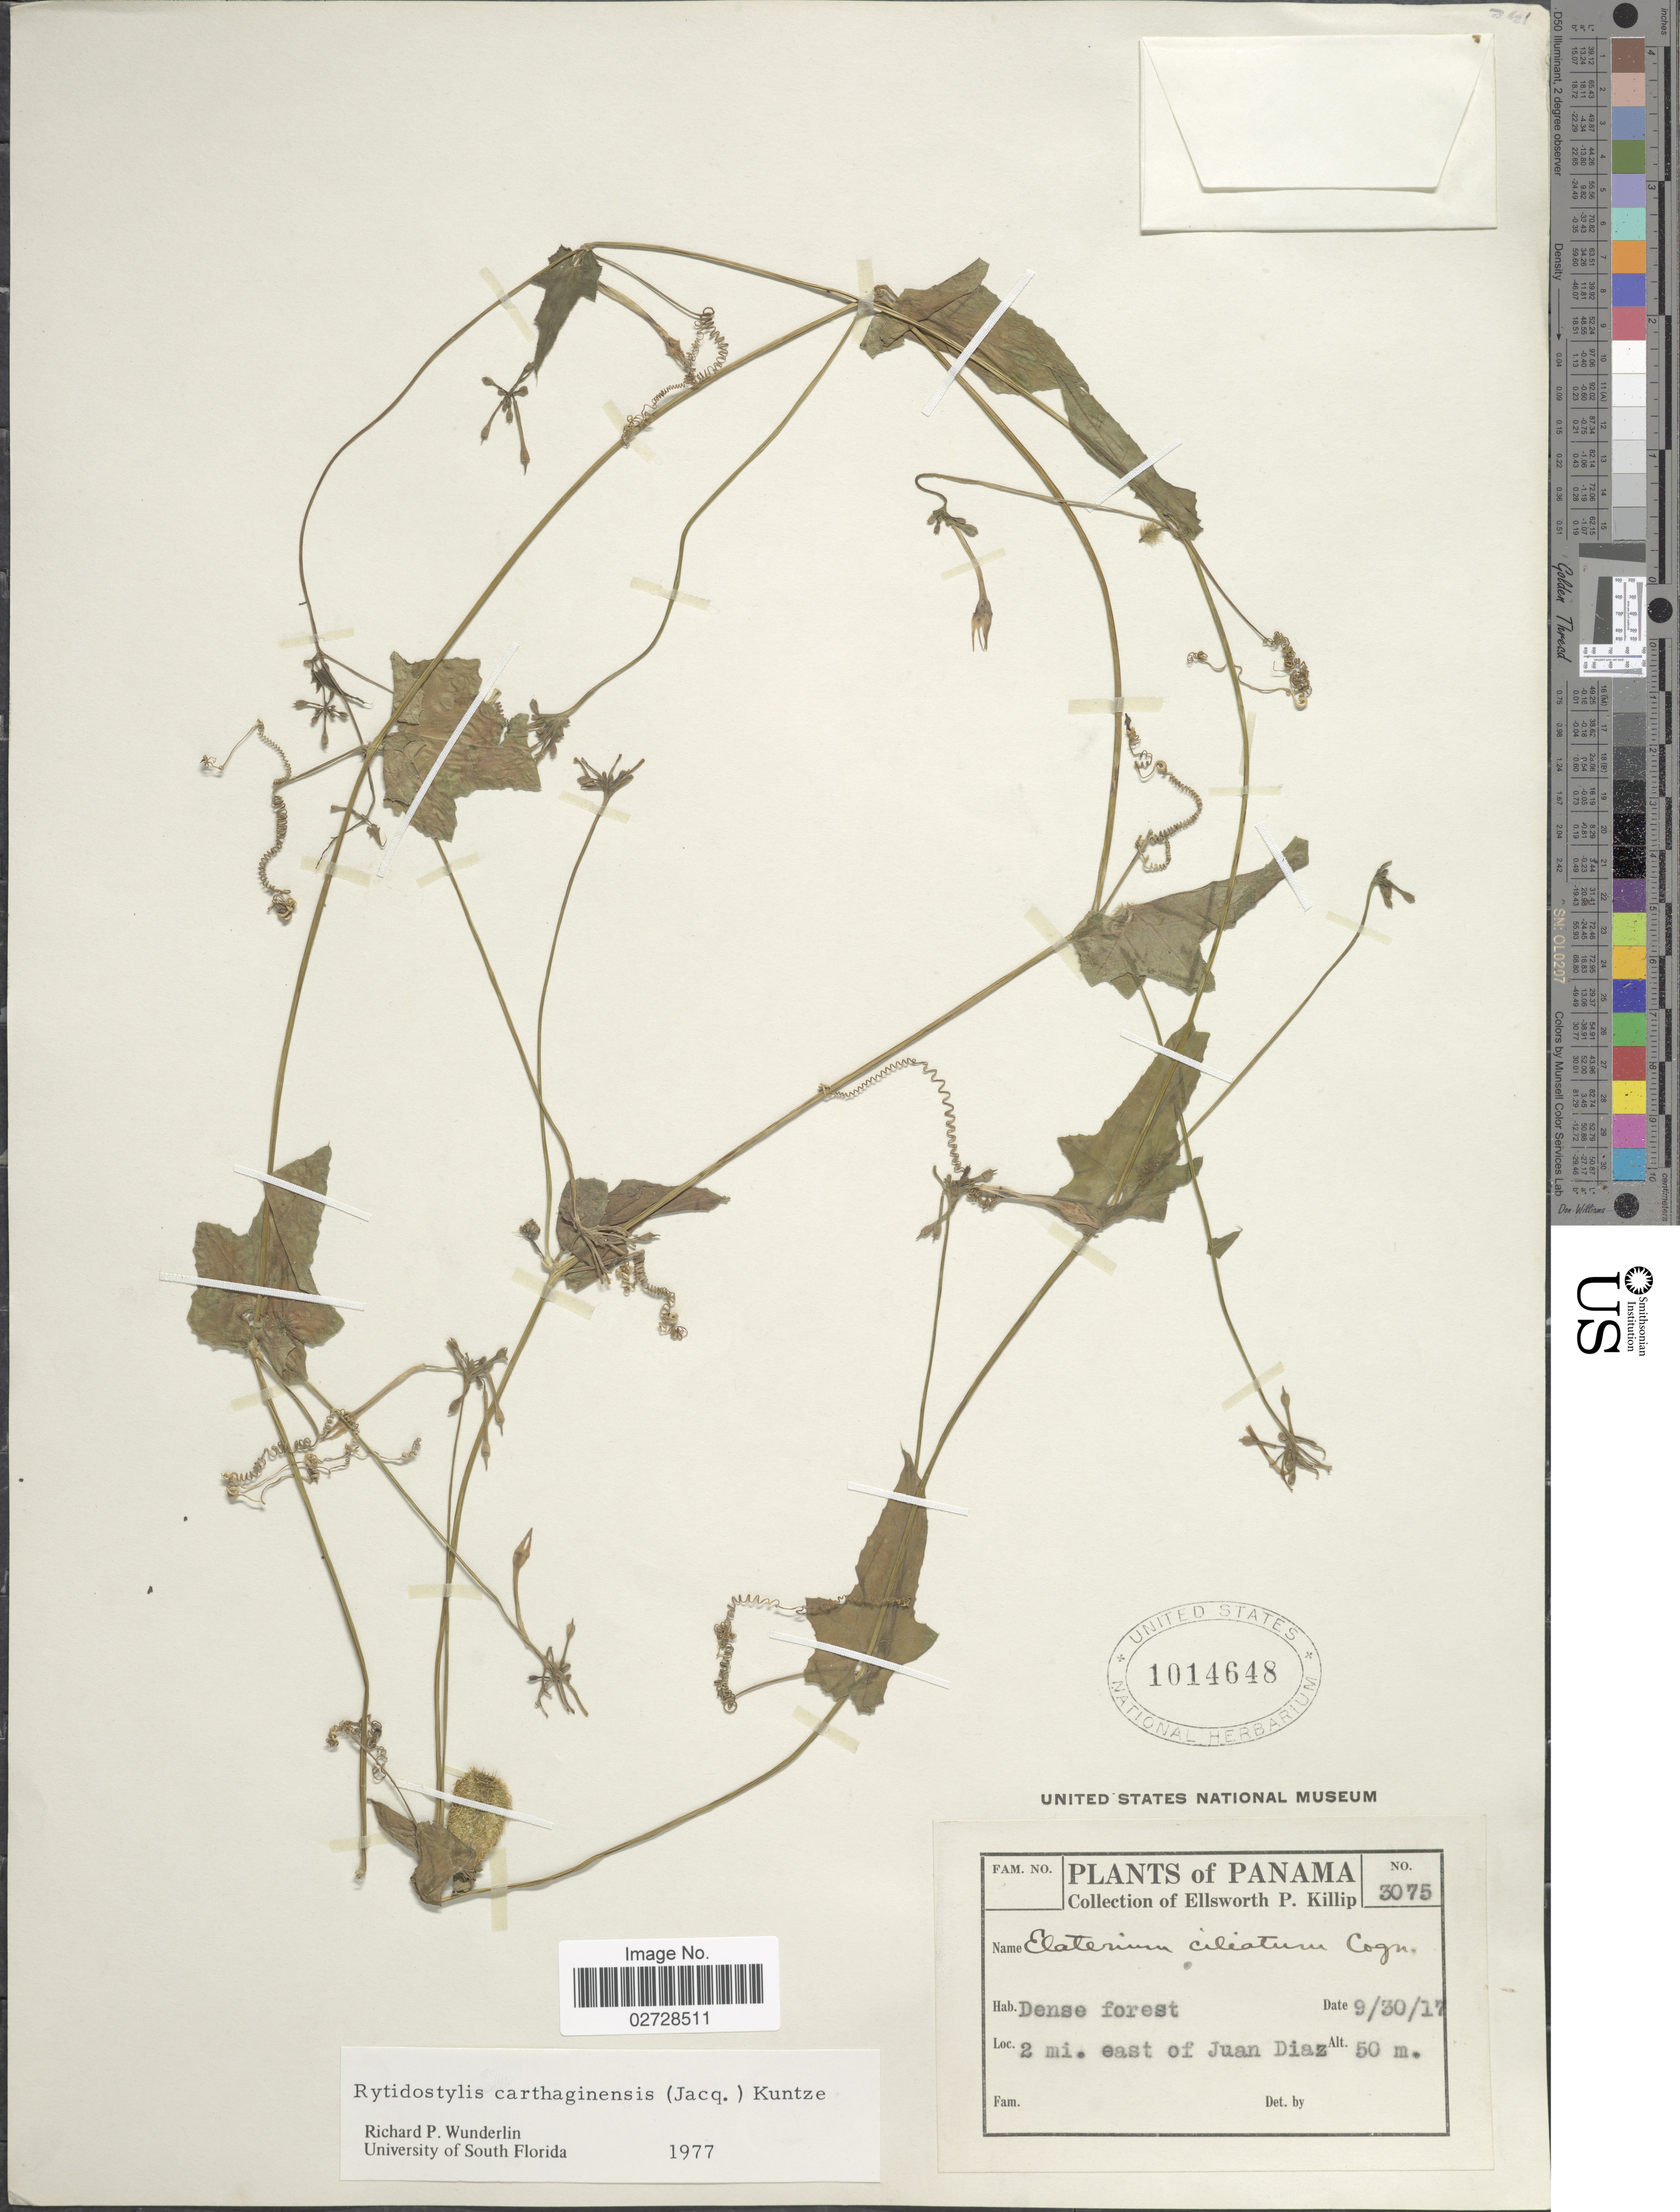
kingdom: Plantae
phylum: Tracheophyta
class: Magnoliopsida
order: Cucurbitales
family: Cucurbitaceae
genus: Cyclanthera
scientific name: Cyclanthera carthagenensis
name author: (Jacq.) H. Schaef. & S.S. Renner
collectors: E. P. Killip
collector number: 3075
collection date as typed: Transcribed d/m/y: 30/9/17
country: Panama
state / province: Panamá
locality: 2 mi. east of Juan Diaz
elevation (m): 50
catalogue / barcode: US 1014648